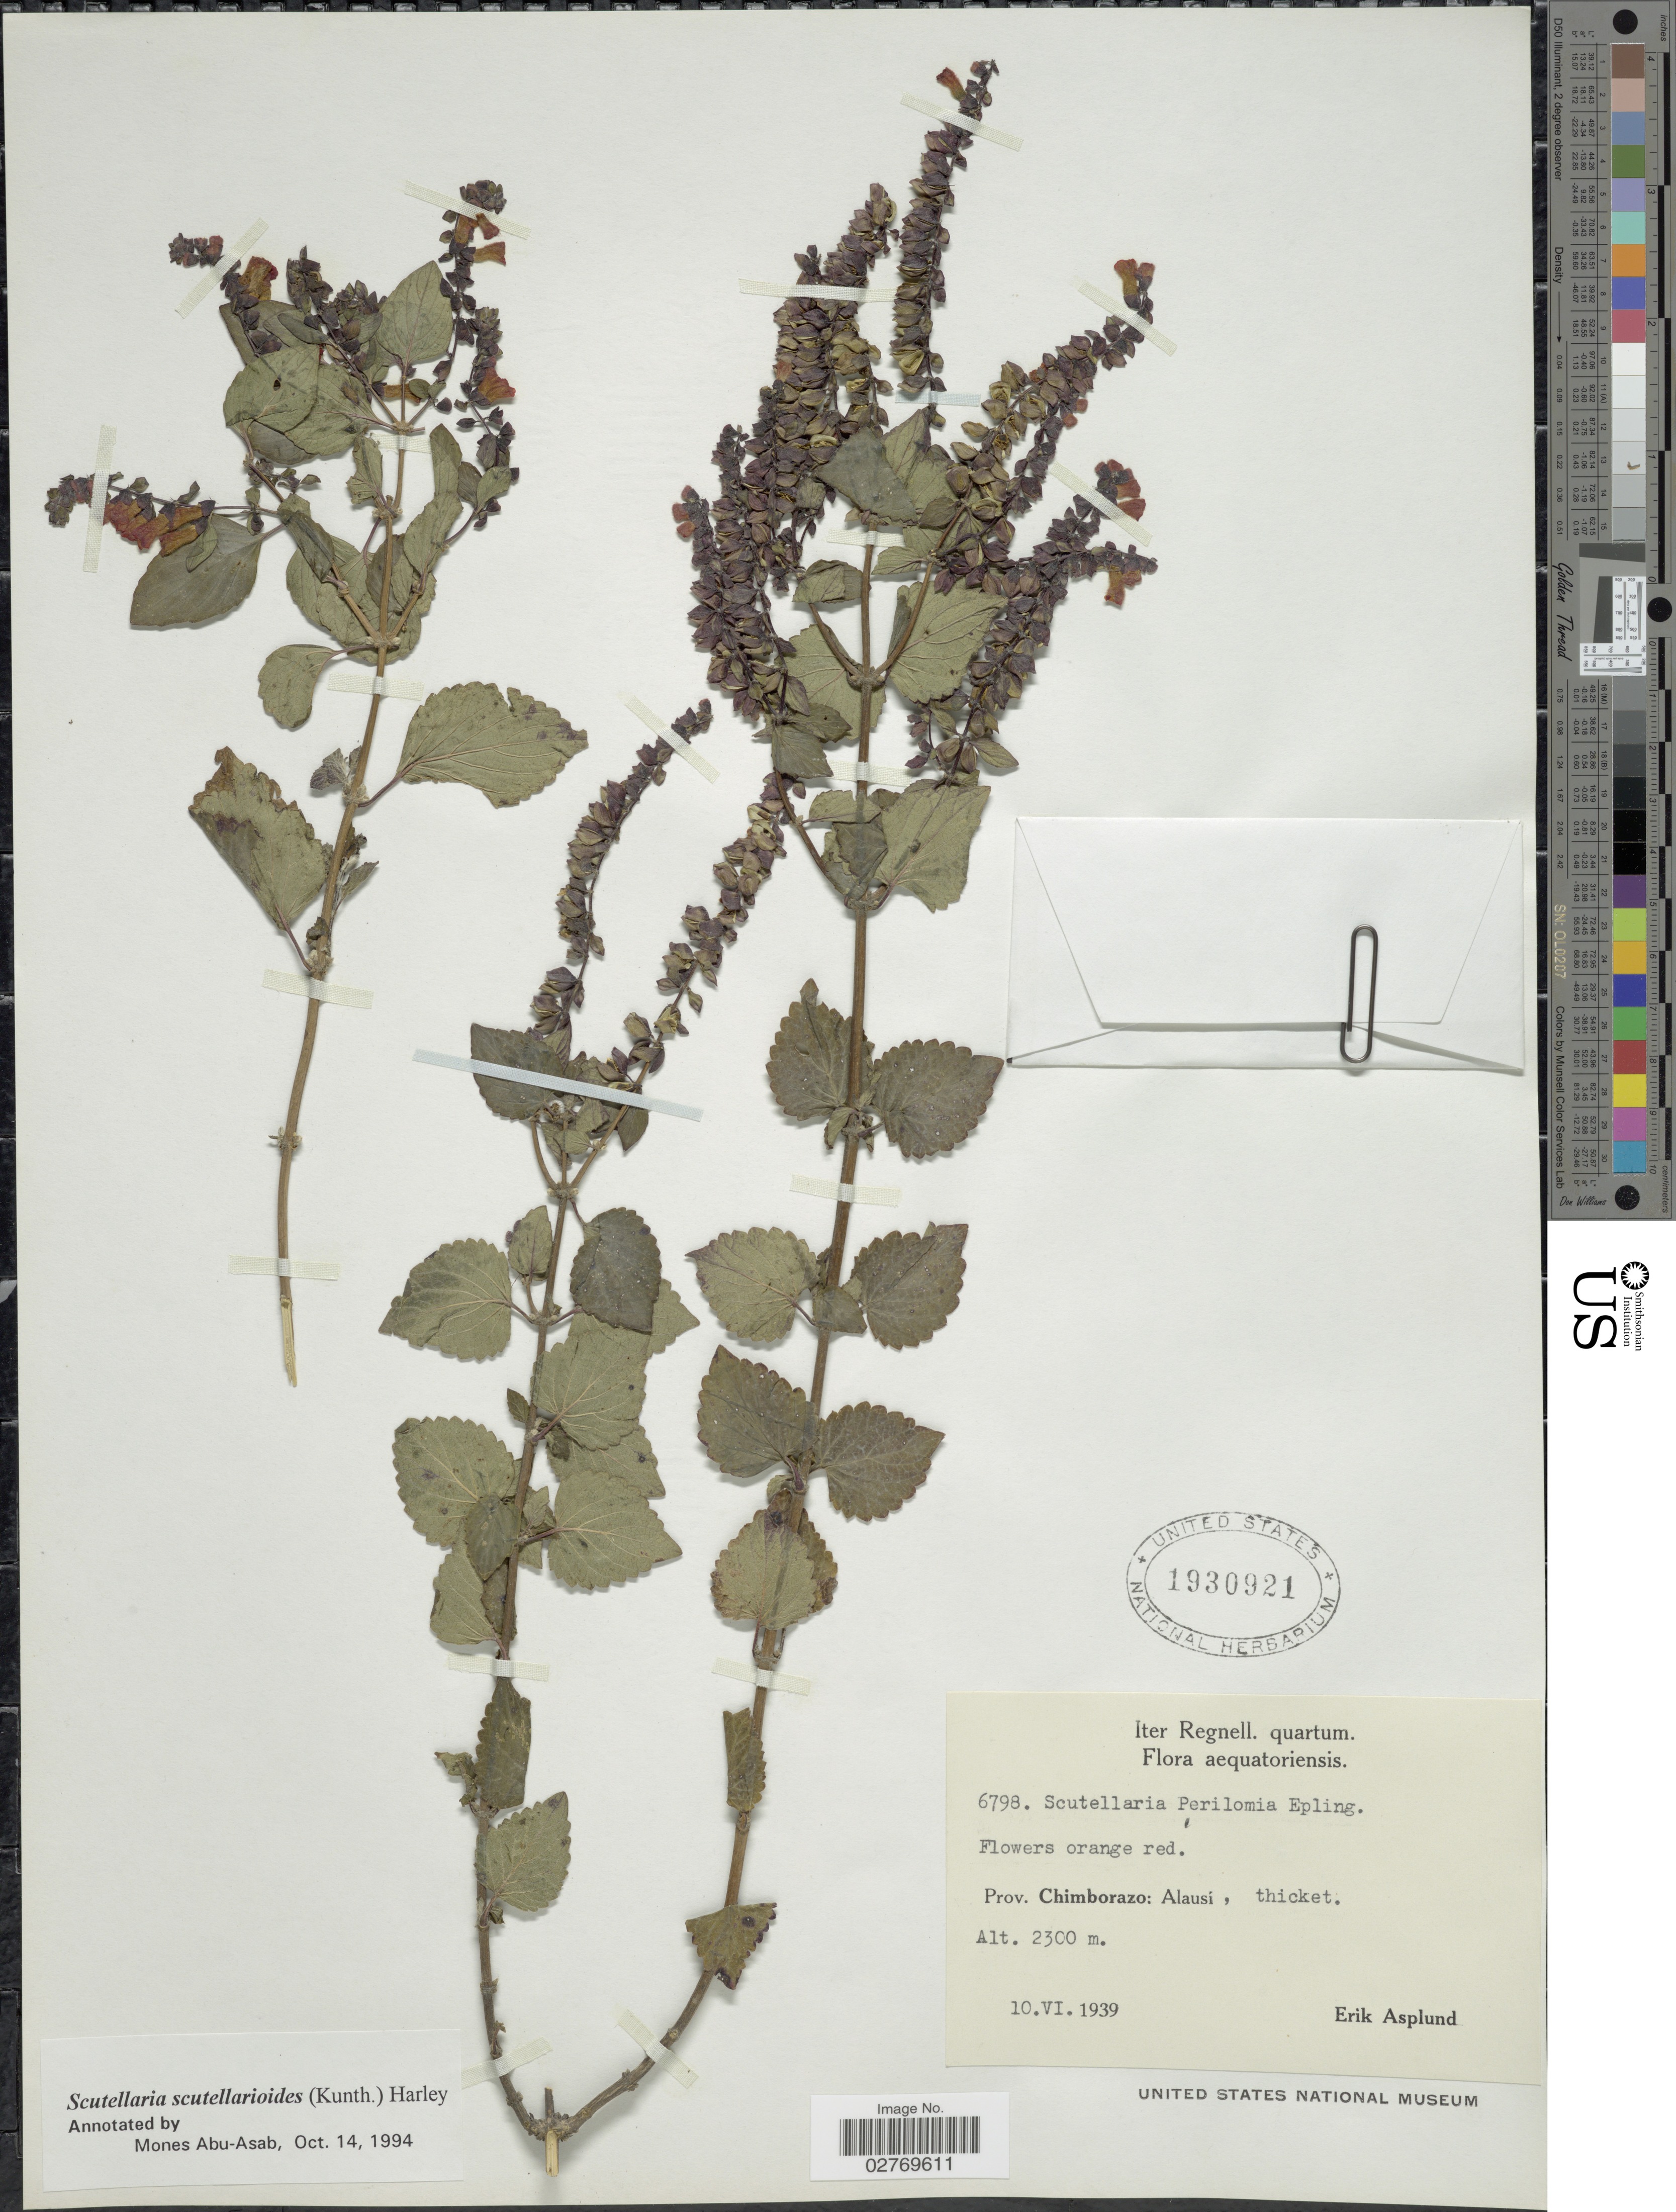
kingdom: Plantae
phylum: Tracheophyta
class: Magnoliopsida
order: Lamiales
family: Lamiaceae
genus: Scutellaria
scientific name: Scutellaria scutellarioides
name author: (Kunth) Harley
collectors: E. Asplund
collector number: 6798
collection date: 1939-06-10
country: Ecuador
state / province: Chimborazo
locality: Alausí, thicket.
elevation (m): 2300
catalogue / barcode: US 1930921